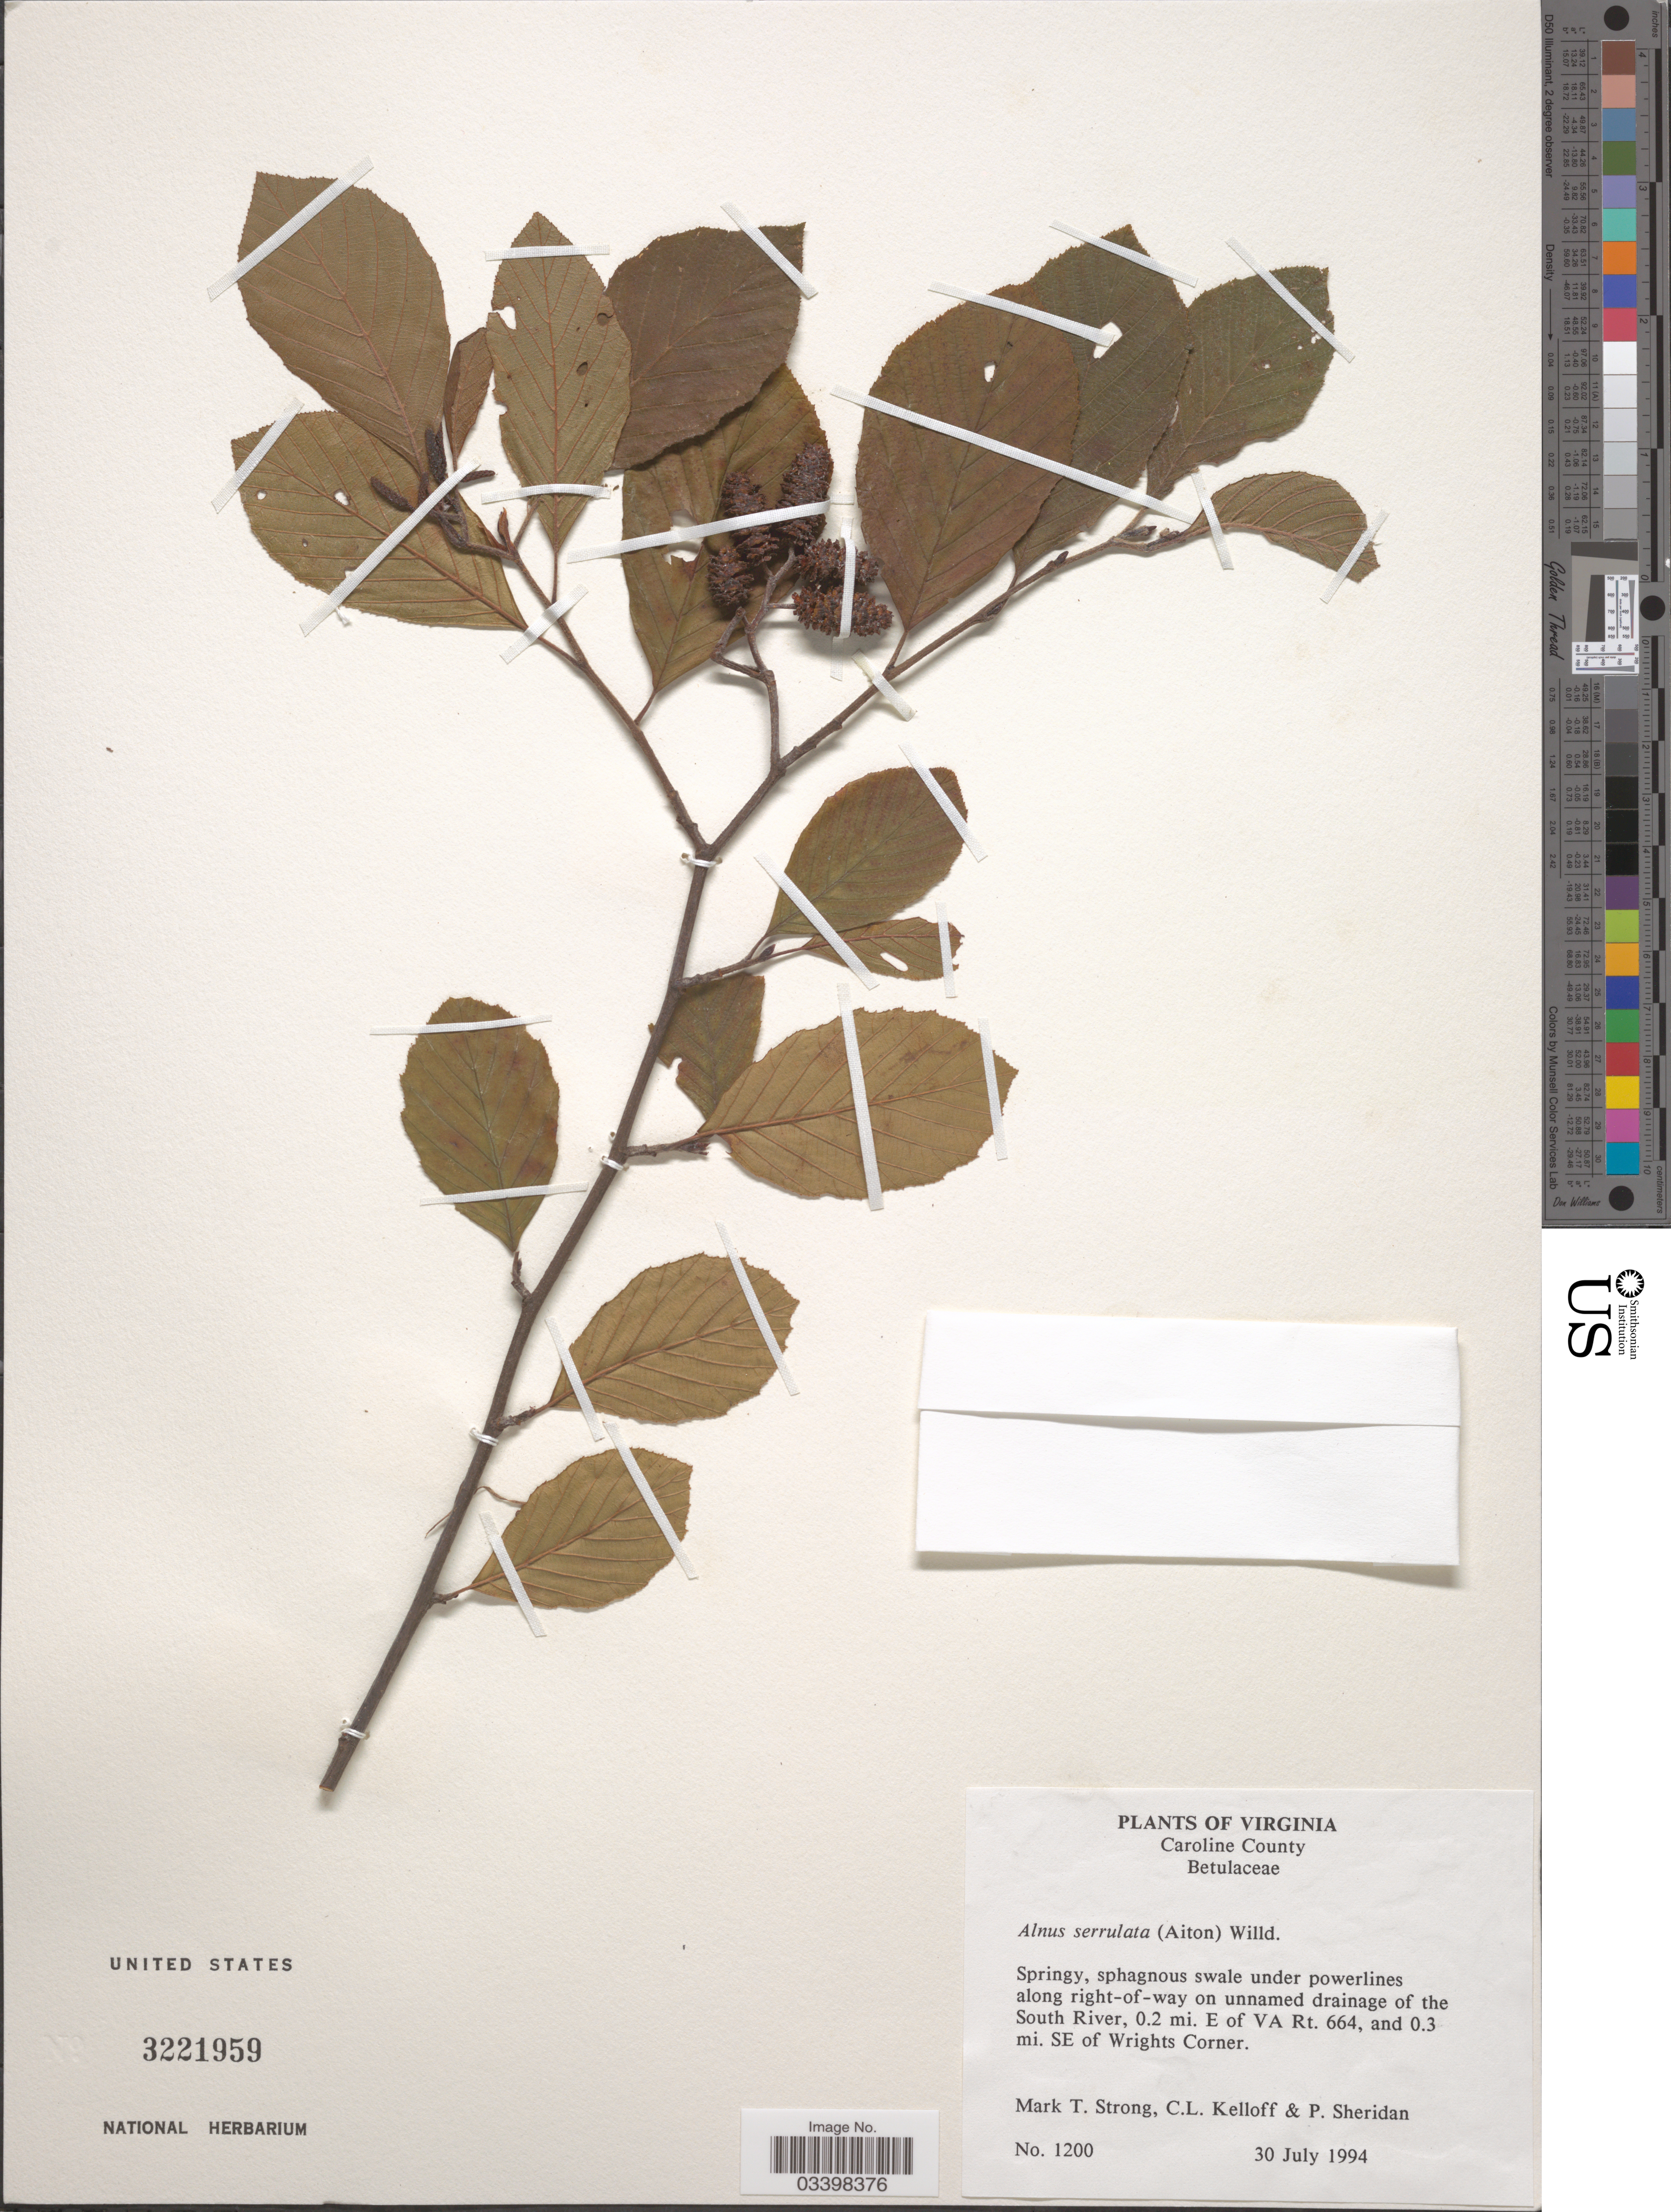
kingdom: Plantae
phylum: Tracheophyta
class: Magnoliopsida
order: Fagales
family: Betulaceae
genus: Alnus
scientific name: Alnus serrulata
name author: (Aiton) Willd.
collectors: M. T. Strong, C. L. Kelloff & P. Sheridan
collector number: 1200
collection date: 1994-07-30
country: United States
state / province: Virginia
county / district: Caroline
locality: Caroline County. Under powerlines along right-of-way on unnamed drainage of the South River, 0.2 mi. E of VA Rt. 664, and 0.3 mi. SE of Wrights Corner.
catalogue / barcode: US 3221959